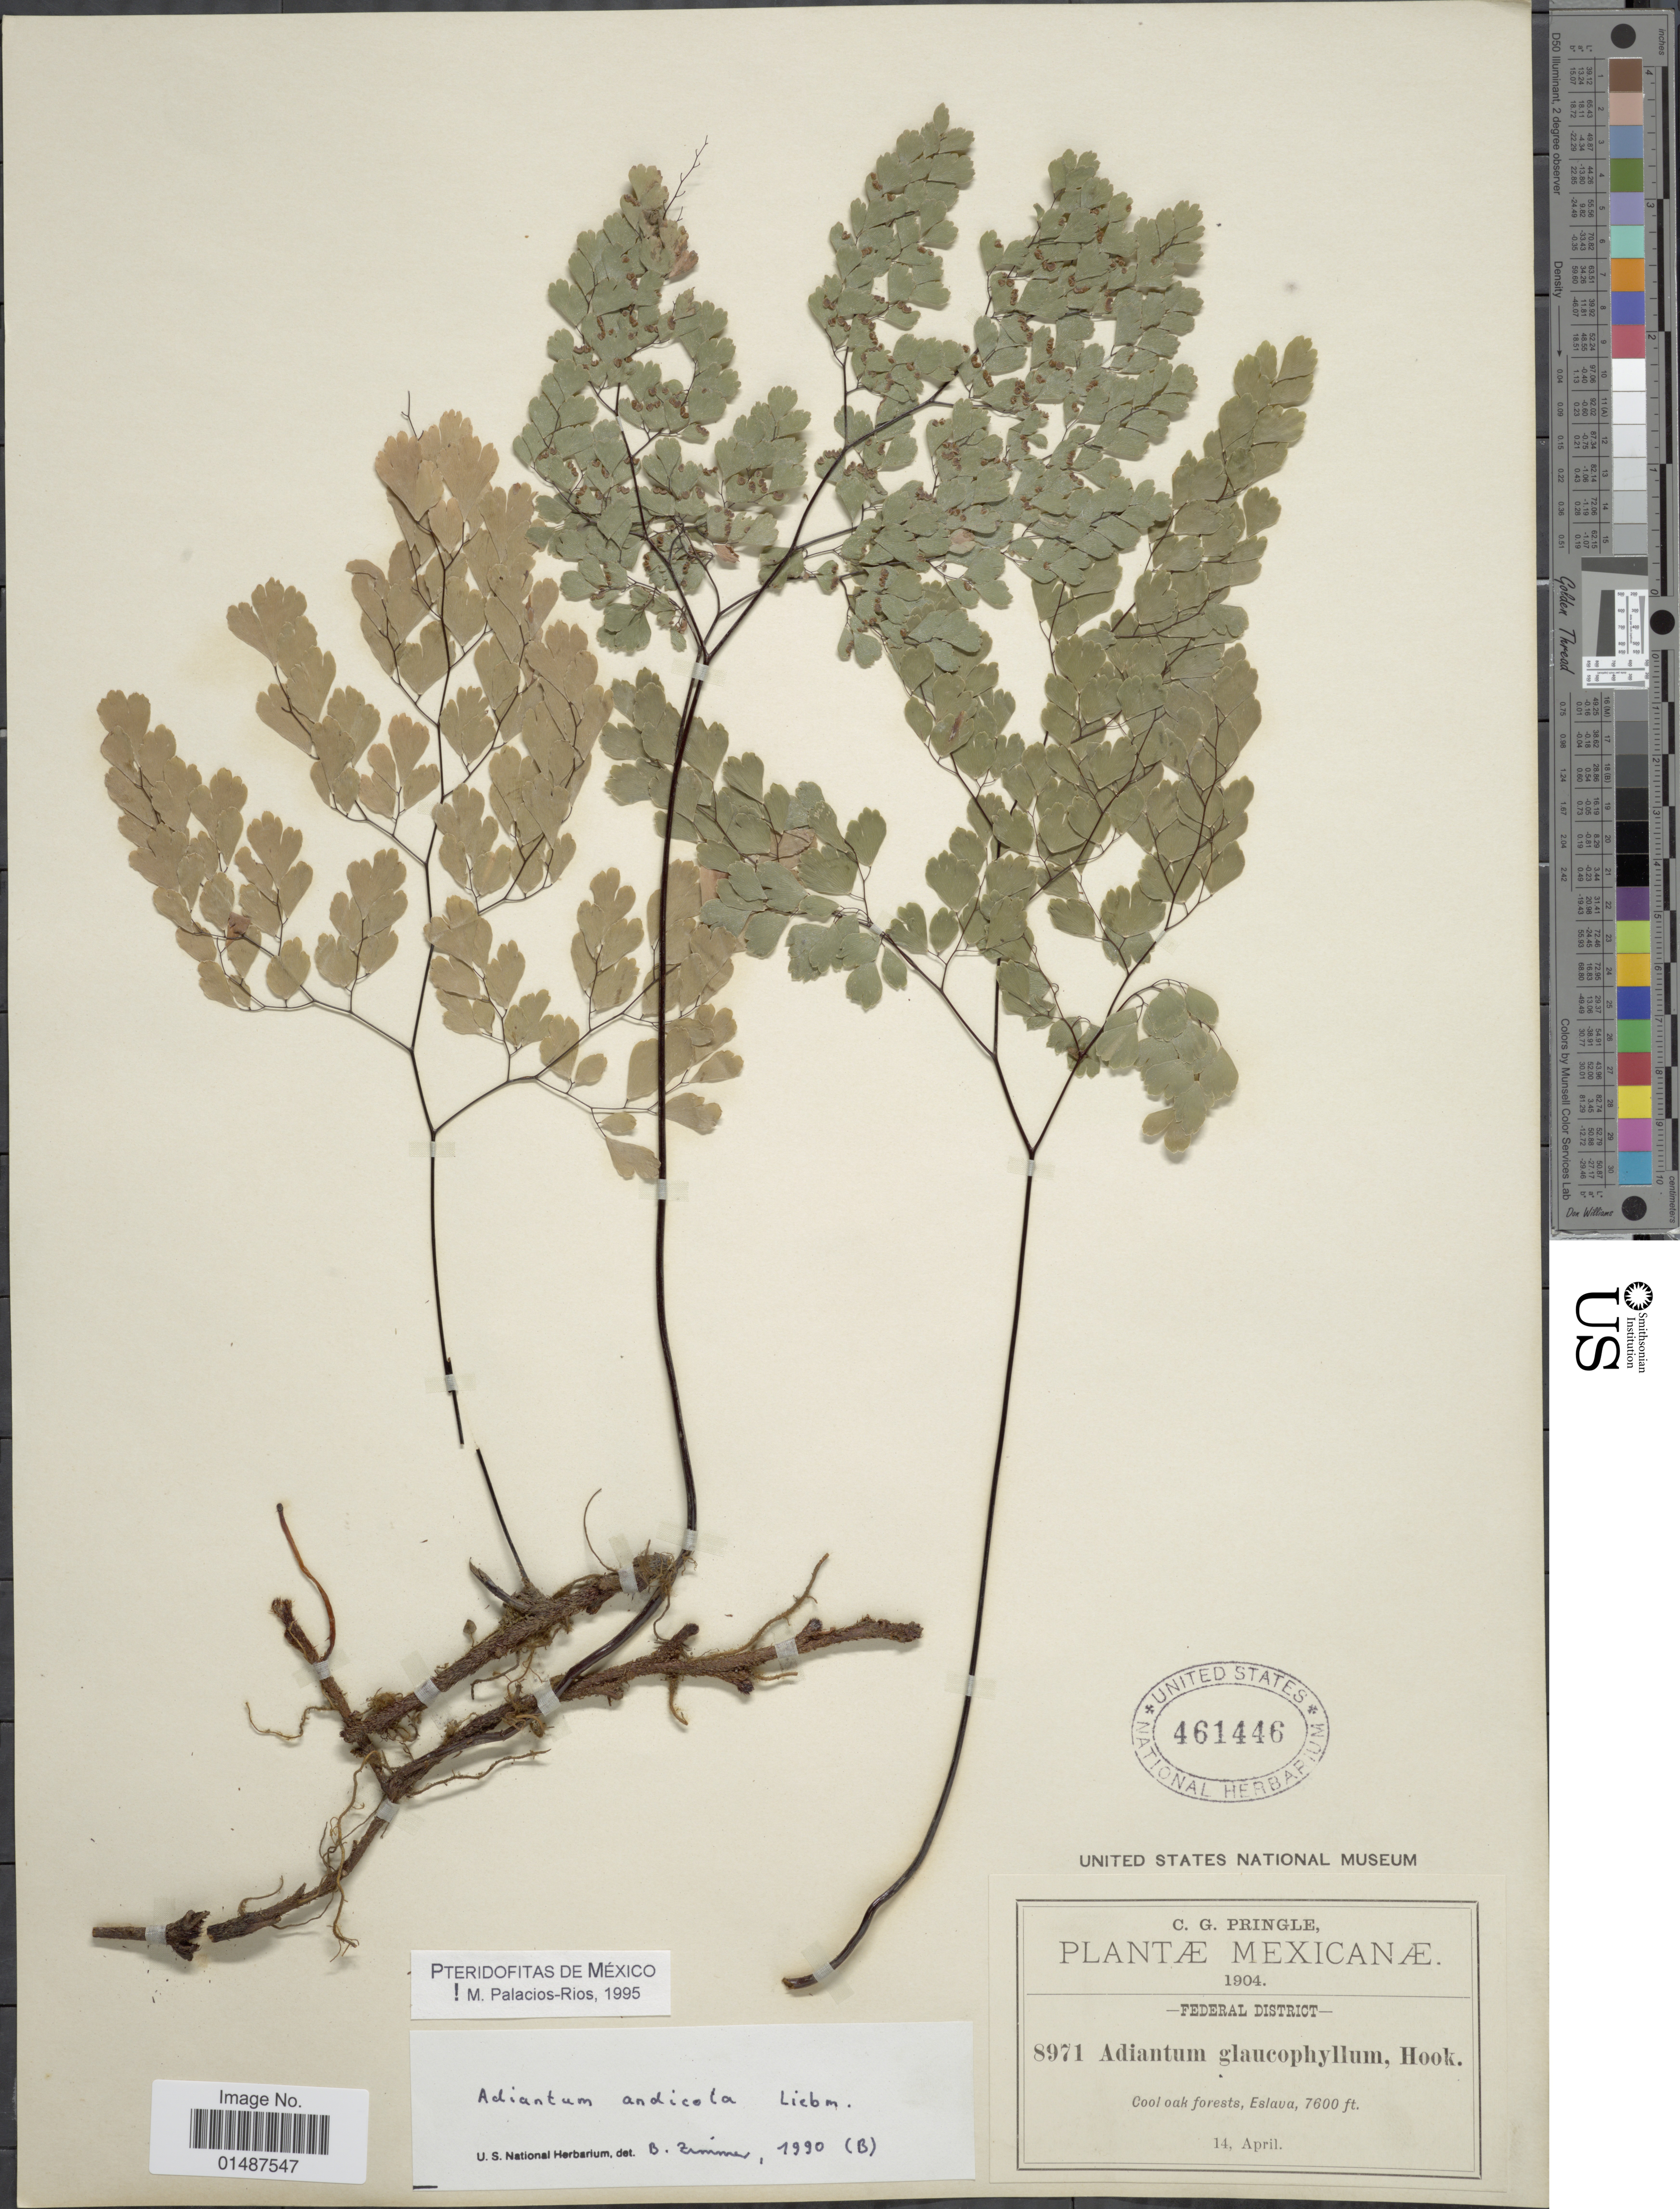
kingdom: Plantae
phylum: Tracheophyta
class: Polypodiopsida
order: Polypodiales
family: Pteridaceae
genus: Adiantum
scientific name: Adiantum andicola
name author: Liebm.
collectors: C. G. Pringle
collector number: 8971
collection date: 1904-04-14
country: Mexico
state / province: Distrito Federal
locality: Cool oak forests, Eslava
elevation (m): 2316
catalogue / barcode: US 461446